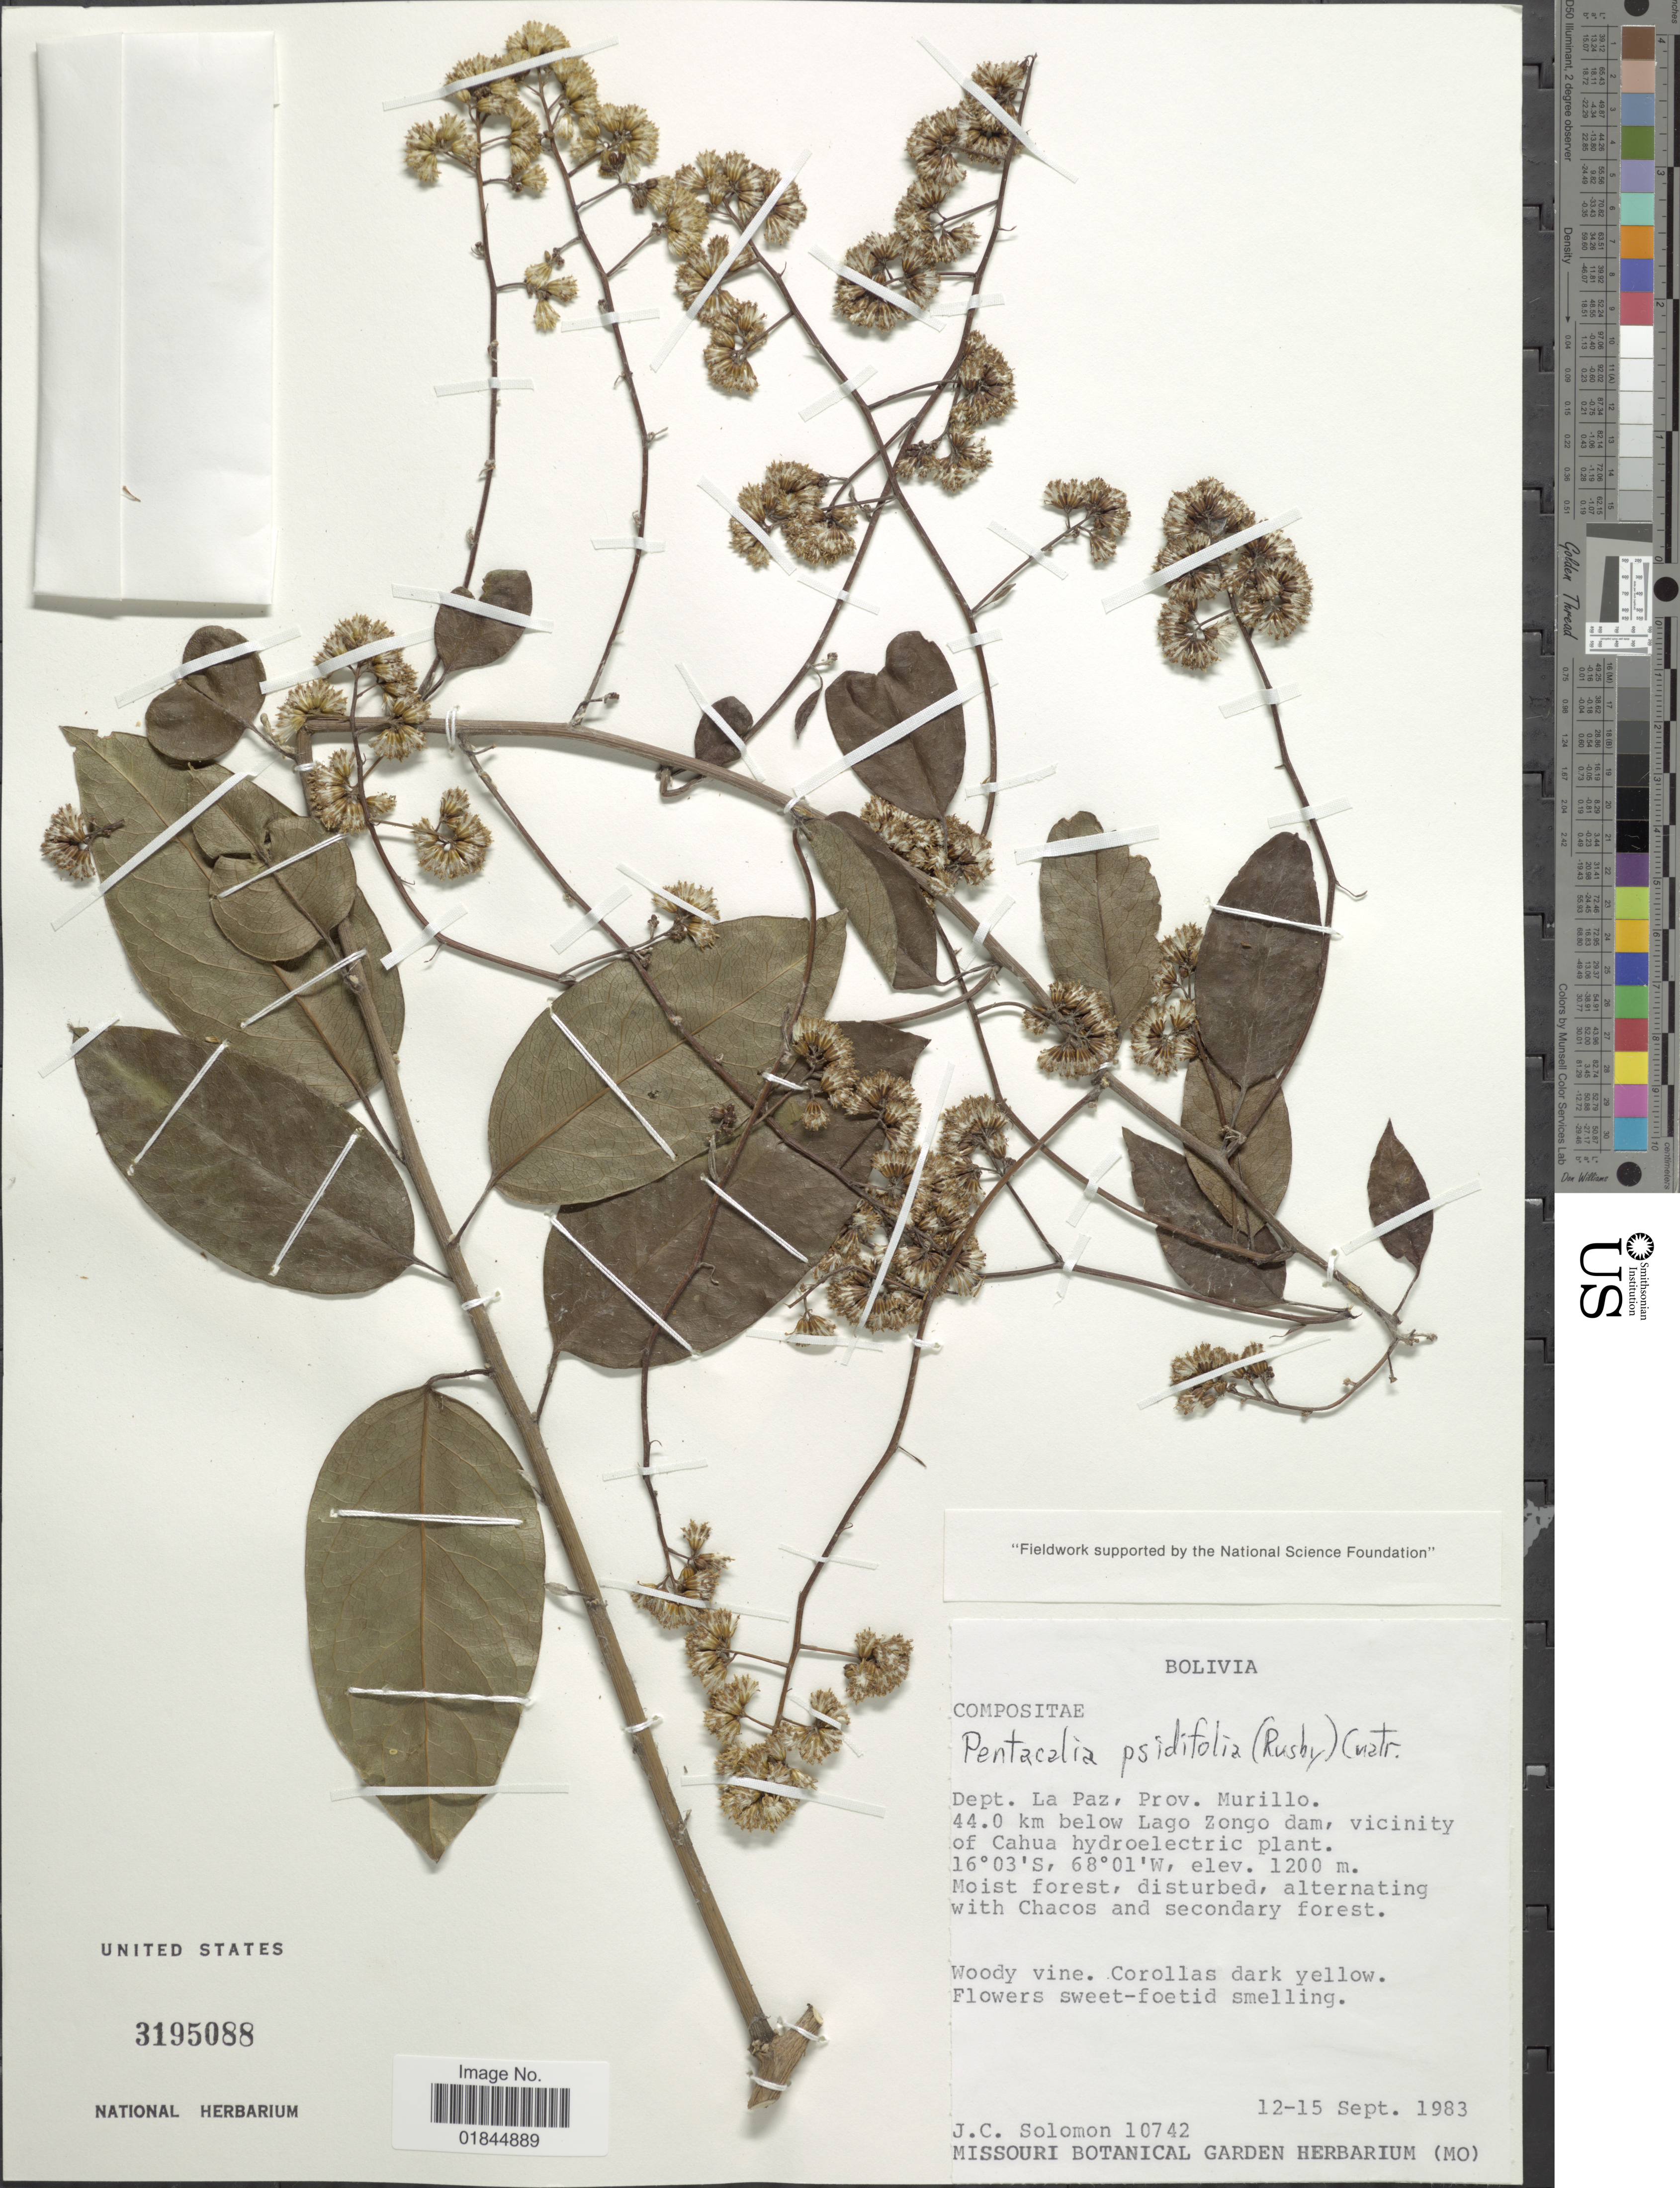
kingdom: Plantae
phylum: Tracheophyta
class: Magnoliopsida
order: Asterales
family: Asteraceae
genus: Pentacalia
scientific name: Pentacalia psidiifolia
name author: (Rusby) Cuatrec.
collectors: J. C. Solomon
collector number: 10742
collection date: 1983-09-12/1983-09-15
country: Bolivia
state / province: La Paz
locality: Dept. La Paz, Prov. Murillo. 44.0 km below Lago Zongo dam, vicinity of Cahua hydroelectric plant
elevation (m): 1200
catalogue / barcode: US 3195088